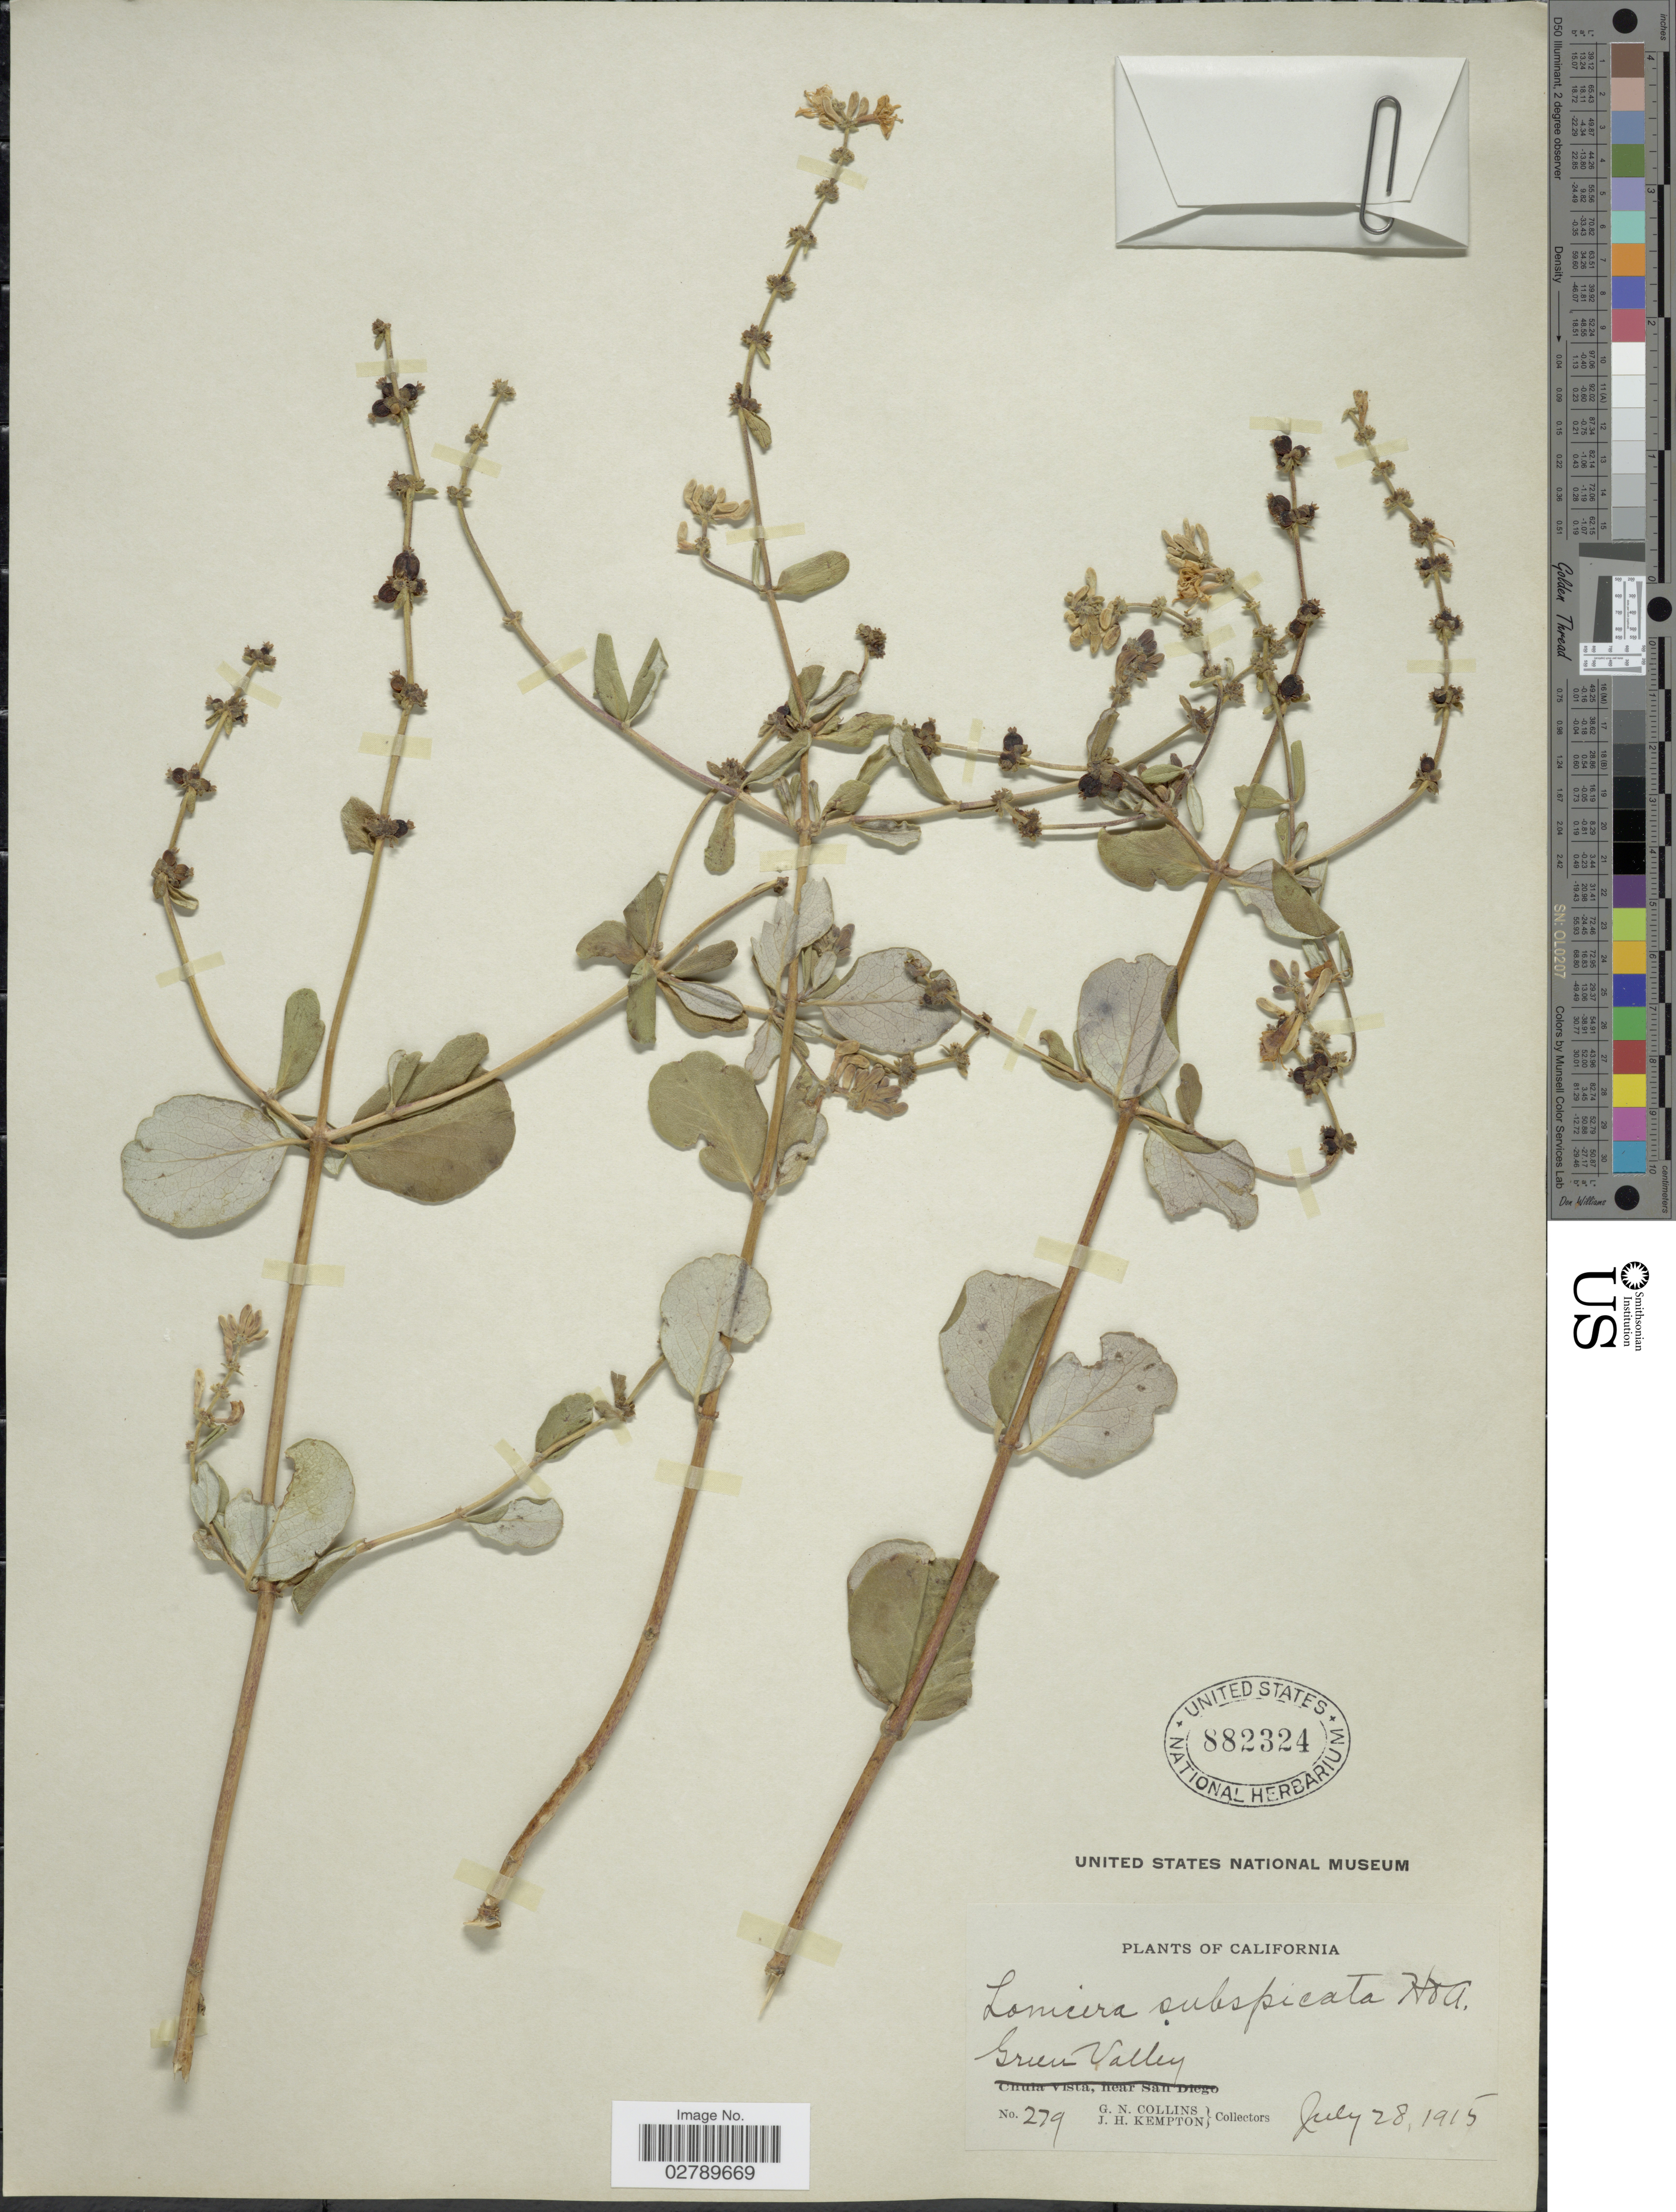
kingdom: Plantae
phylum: Tracheophyta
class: Magnoliopsida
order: Dipsacales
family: Caprifoliaceae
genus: Lonicera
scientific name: Lonicera johnstonii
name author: (D.D. Keck) McMinn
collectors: G. Collins & J. H. Kempton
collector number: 279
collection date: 1915-07-28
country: United States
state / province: California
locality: Green Valley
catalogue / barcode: US 882324